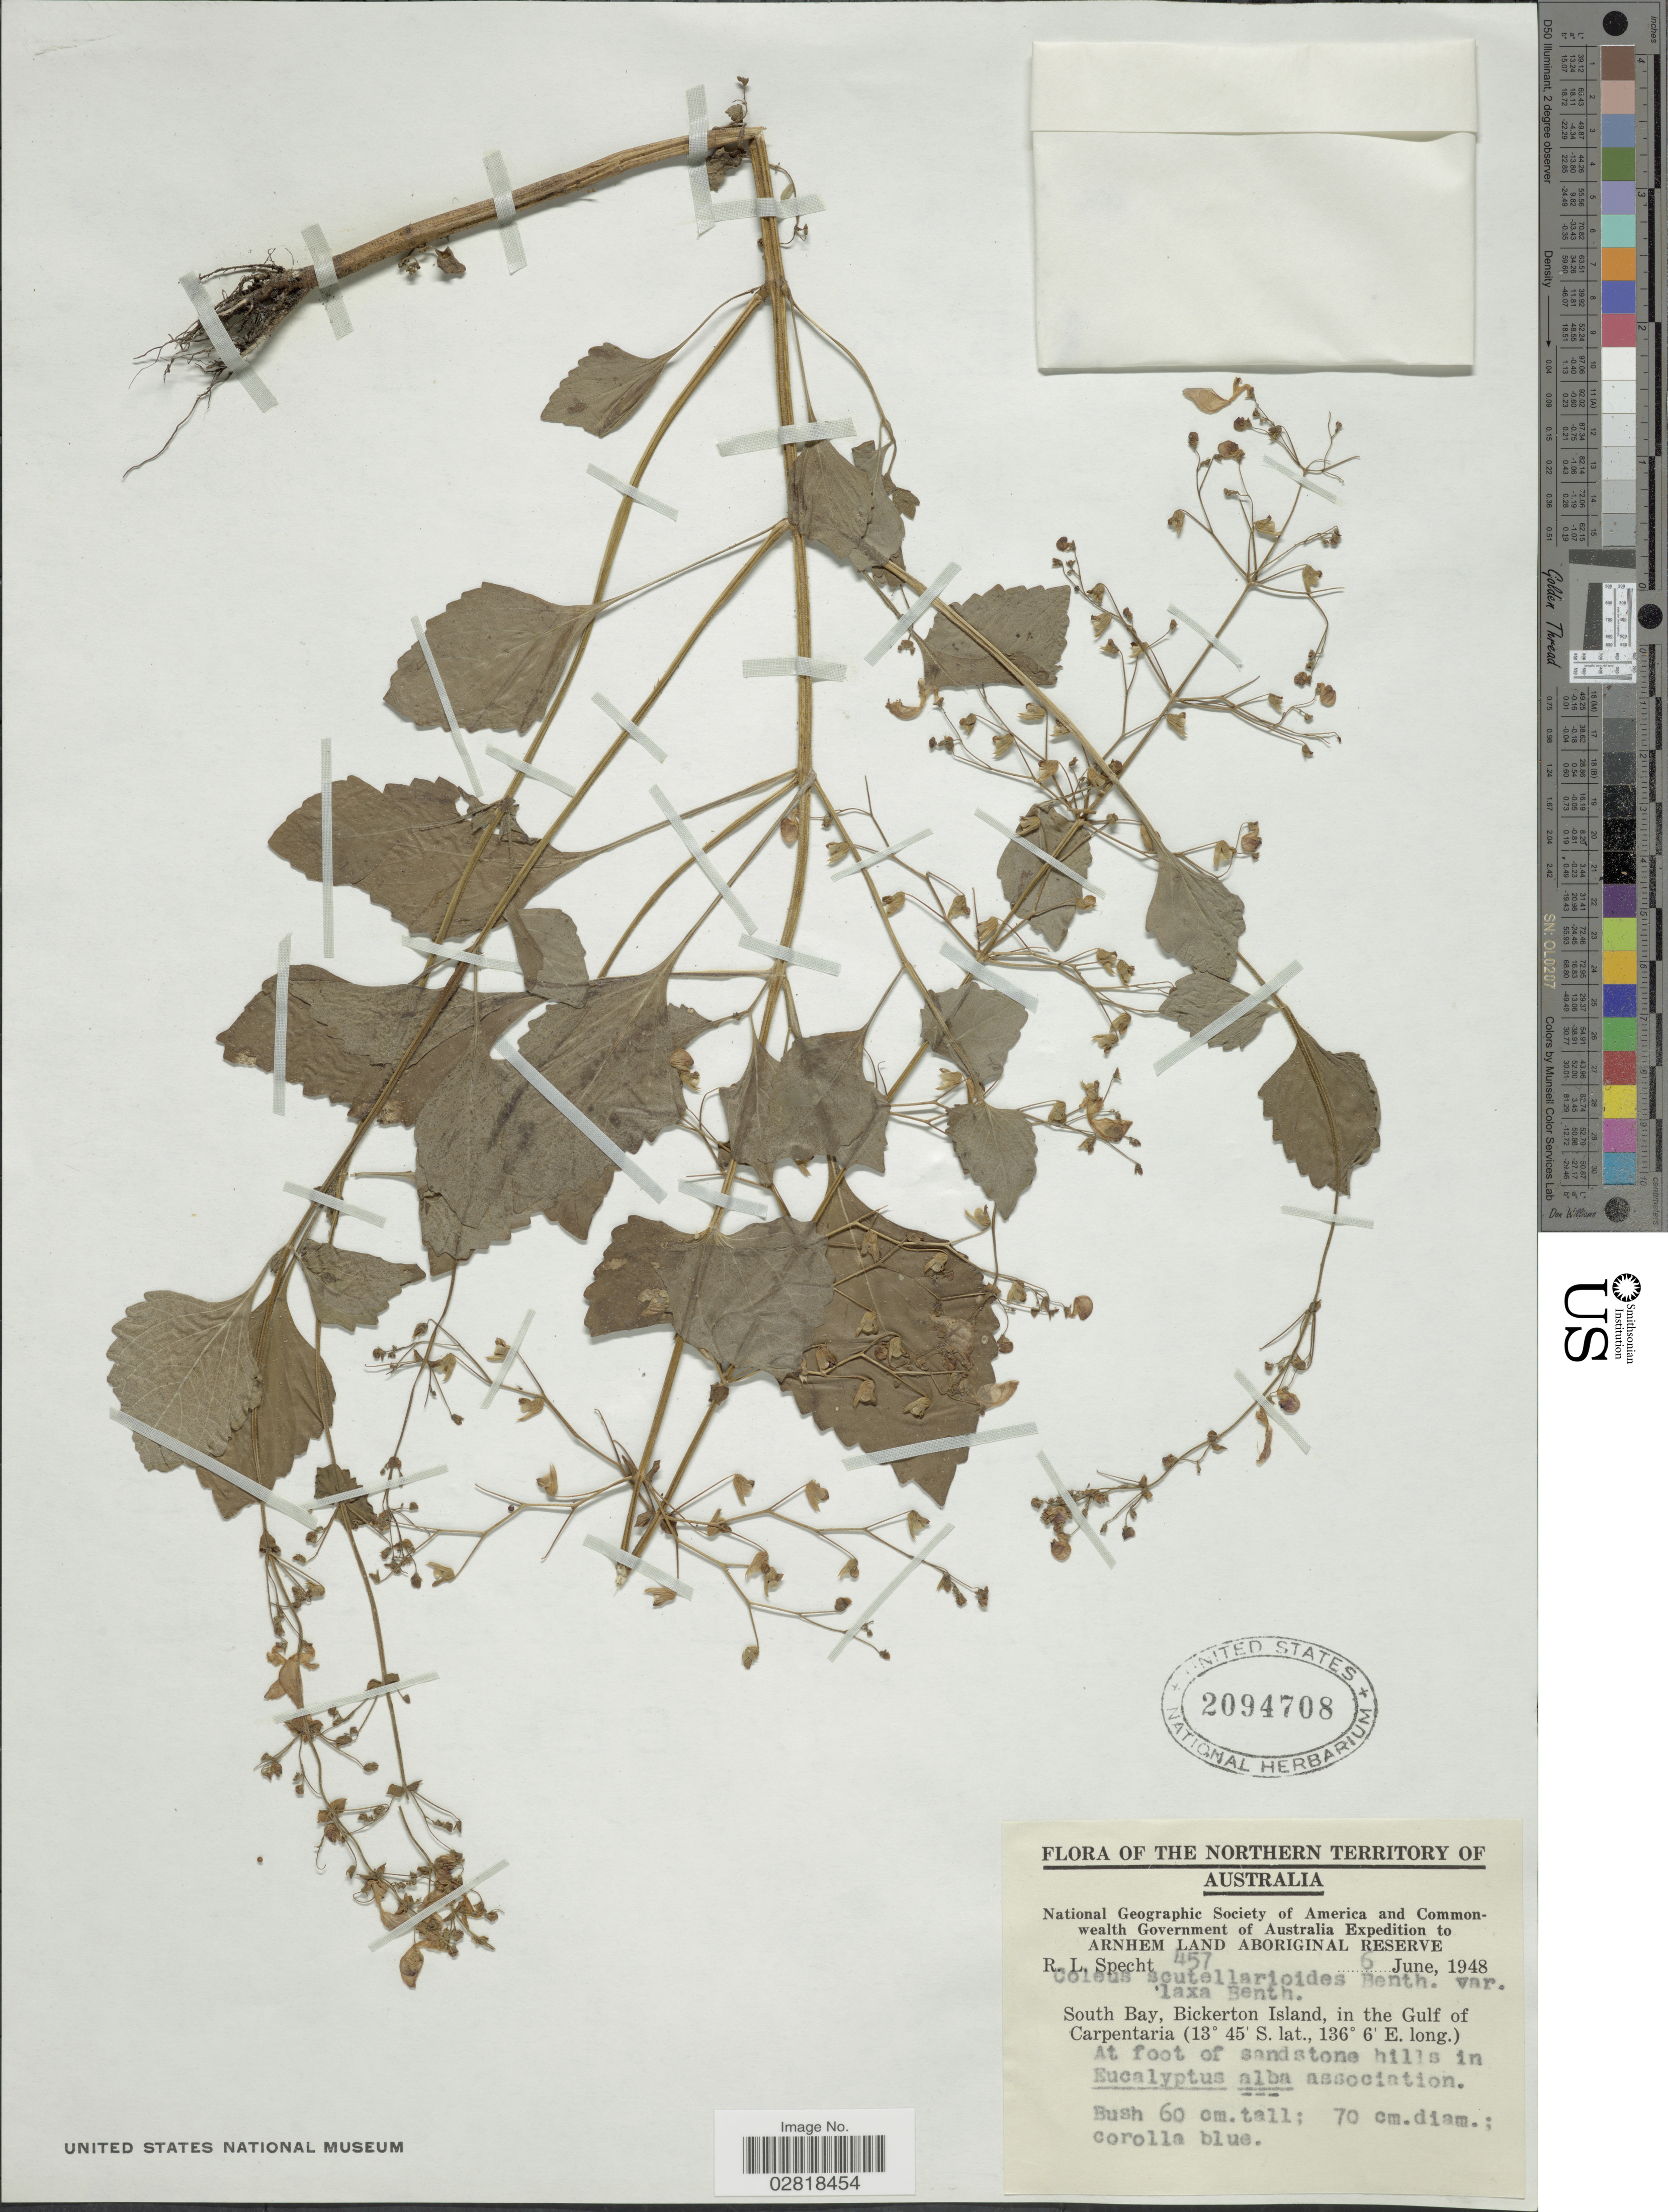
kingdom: Plantae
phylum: Tracheophyta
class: Magnoliopsida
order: Lamiales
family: Lamiaceae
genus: Plectranthus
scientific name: Plectranthus scutellarioides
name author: (L.) R. Br.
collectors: R. L. Specht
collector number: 457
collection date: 1948-06-06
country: Australia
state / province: Northern Territory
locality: Arnhem Land Aboriginal Reserve. South Bay, Bickerton Island, in the Gulf of Carpentaria.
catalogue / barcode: US 2094708